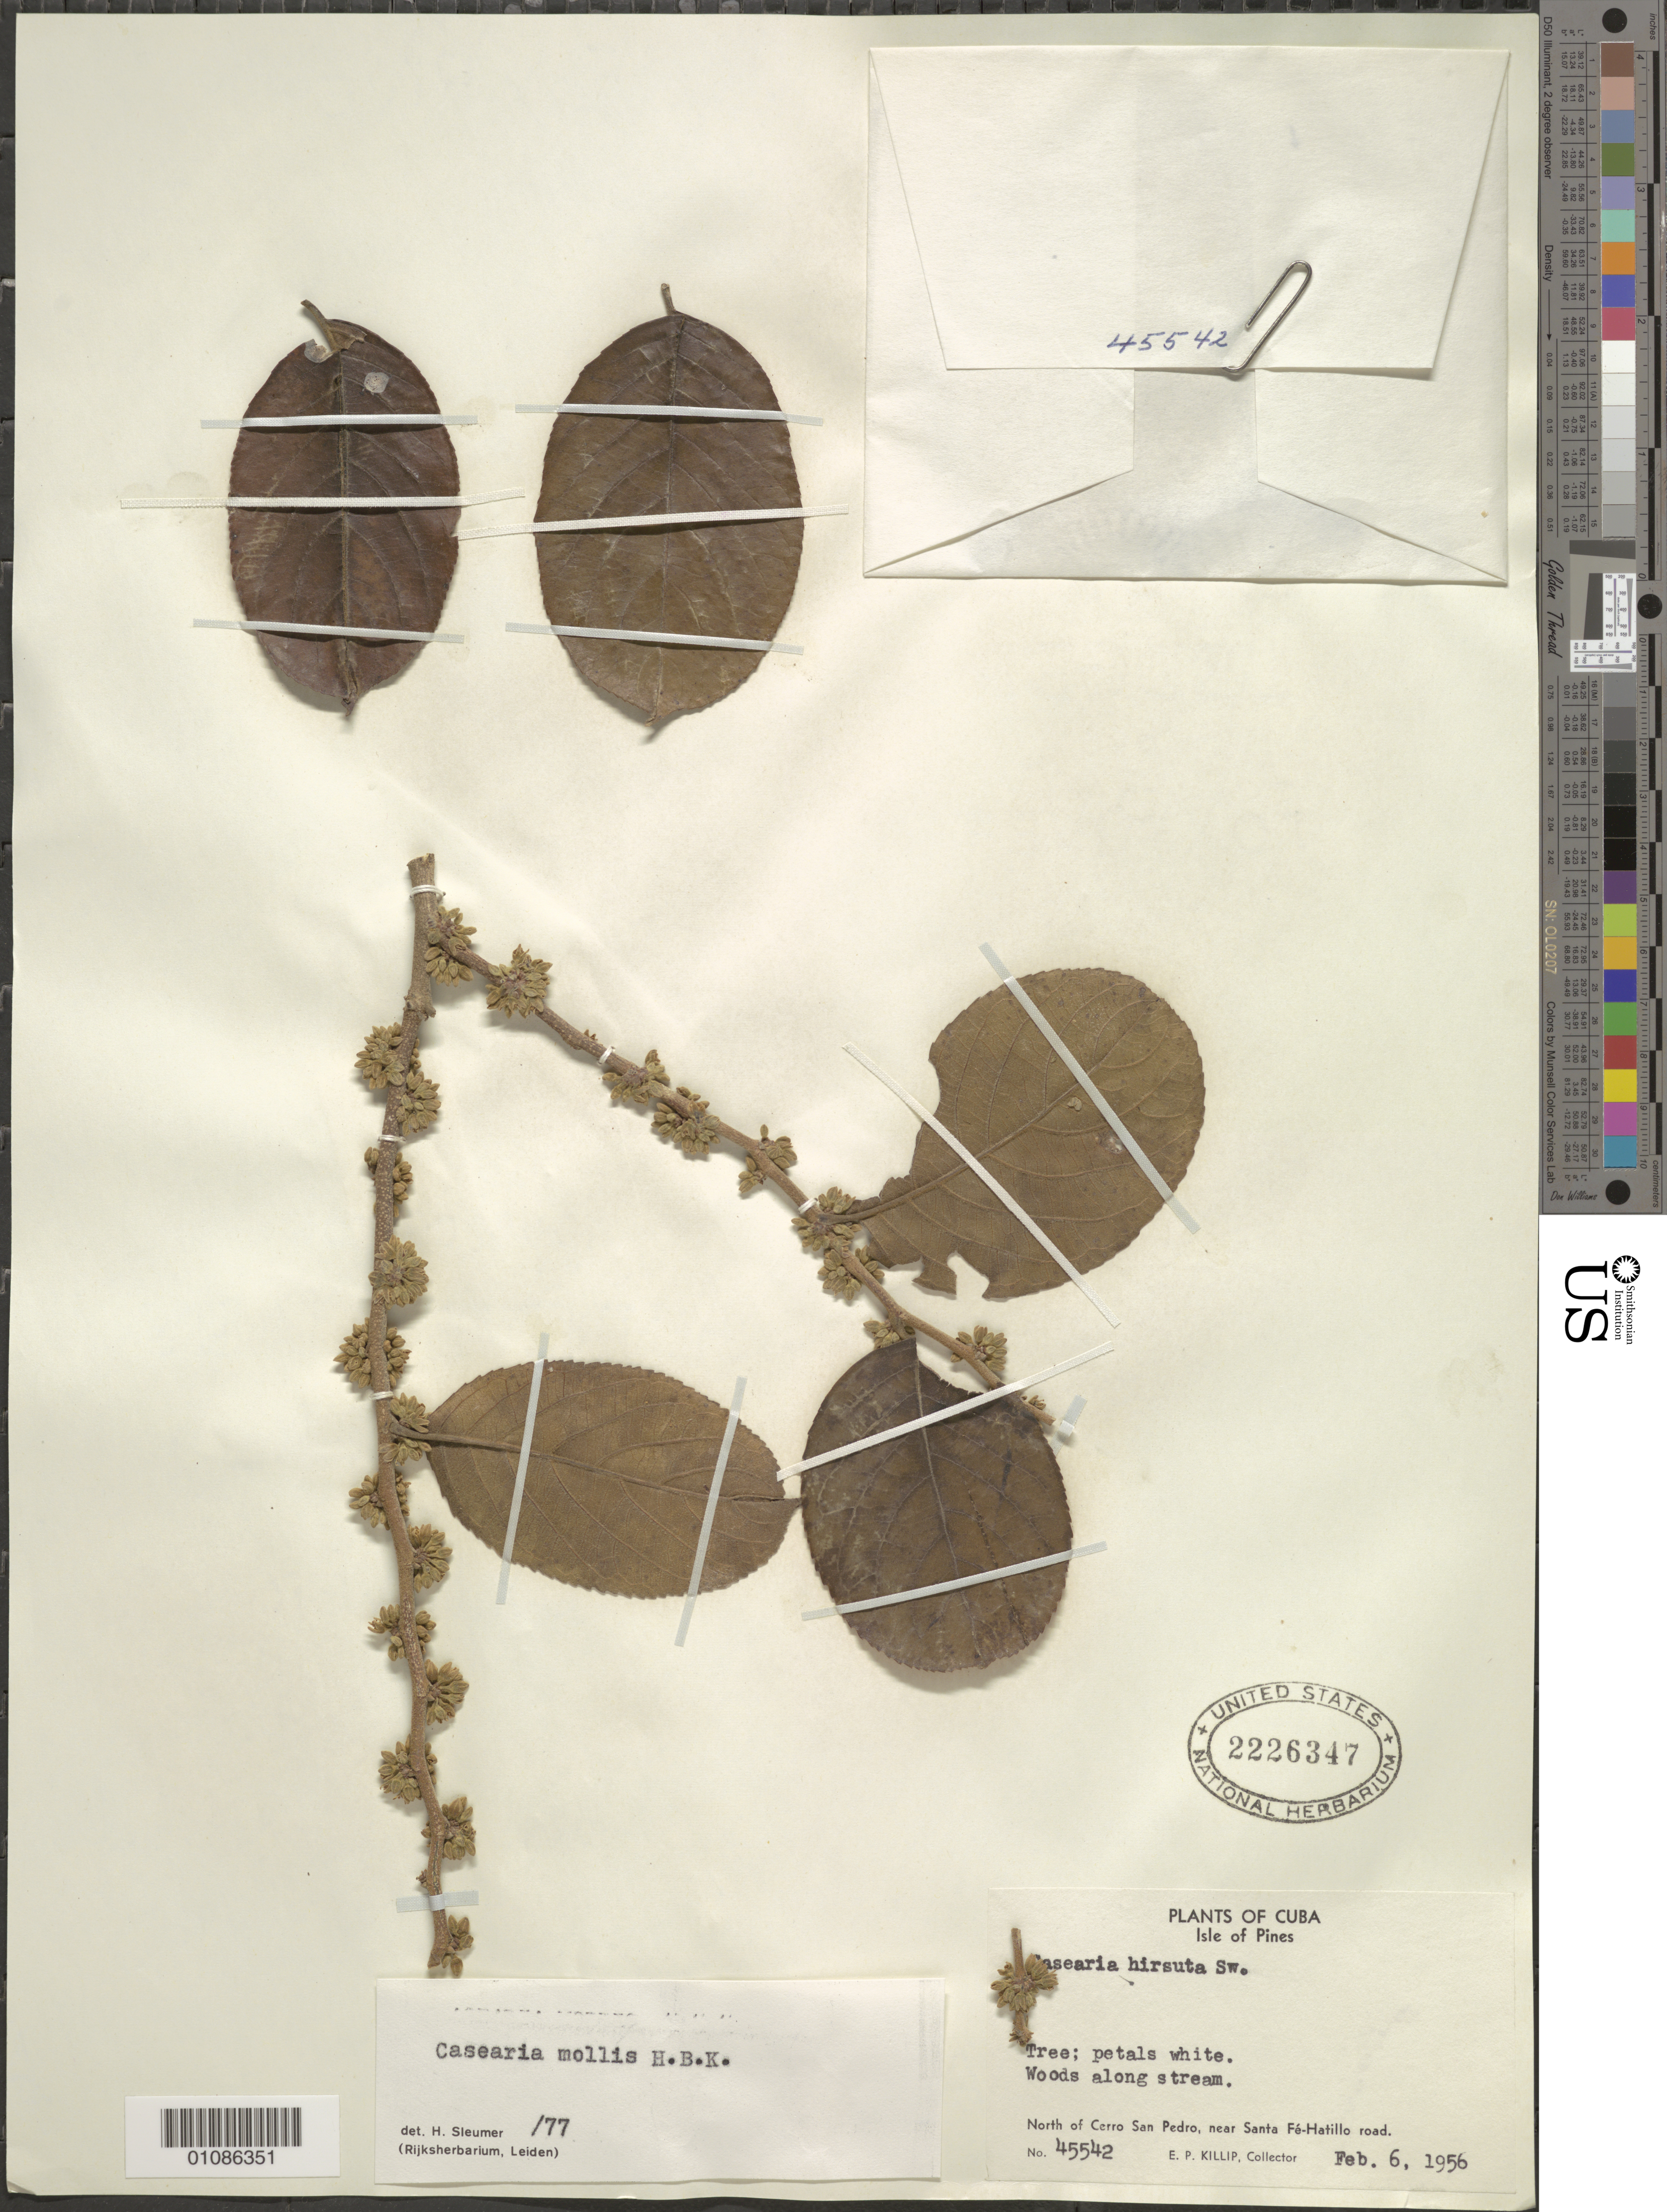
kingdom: Plantae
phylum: Tracheophyta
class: Magnoliopsida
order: Malpighiales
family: Salicaceae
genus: Casearia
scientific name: Casearia mollis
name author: Kunth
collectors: E. P. Killip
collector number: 45542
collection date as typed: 06 Feb 1956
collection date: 1956-02-06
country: Cuba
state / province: Isla de La Juventud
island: Isla de la Juventud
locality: N of Cerro San Pedro, near Santa Fe-Hatillo road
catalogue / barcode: US 2226347